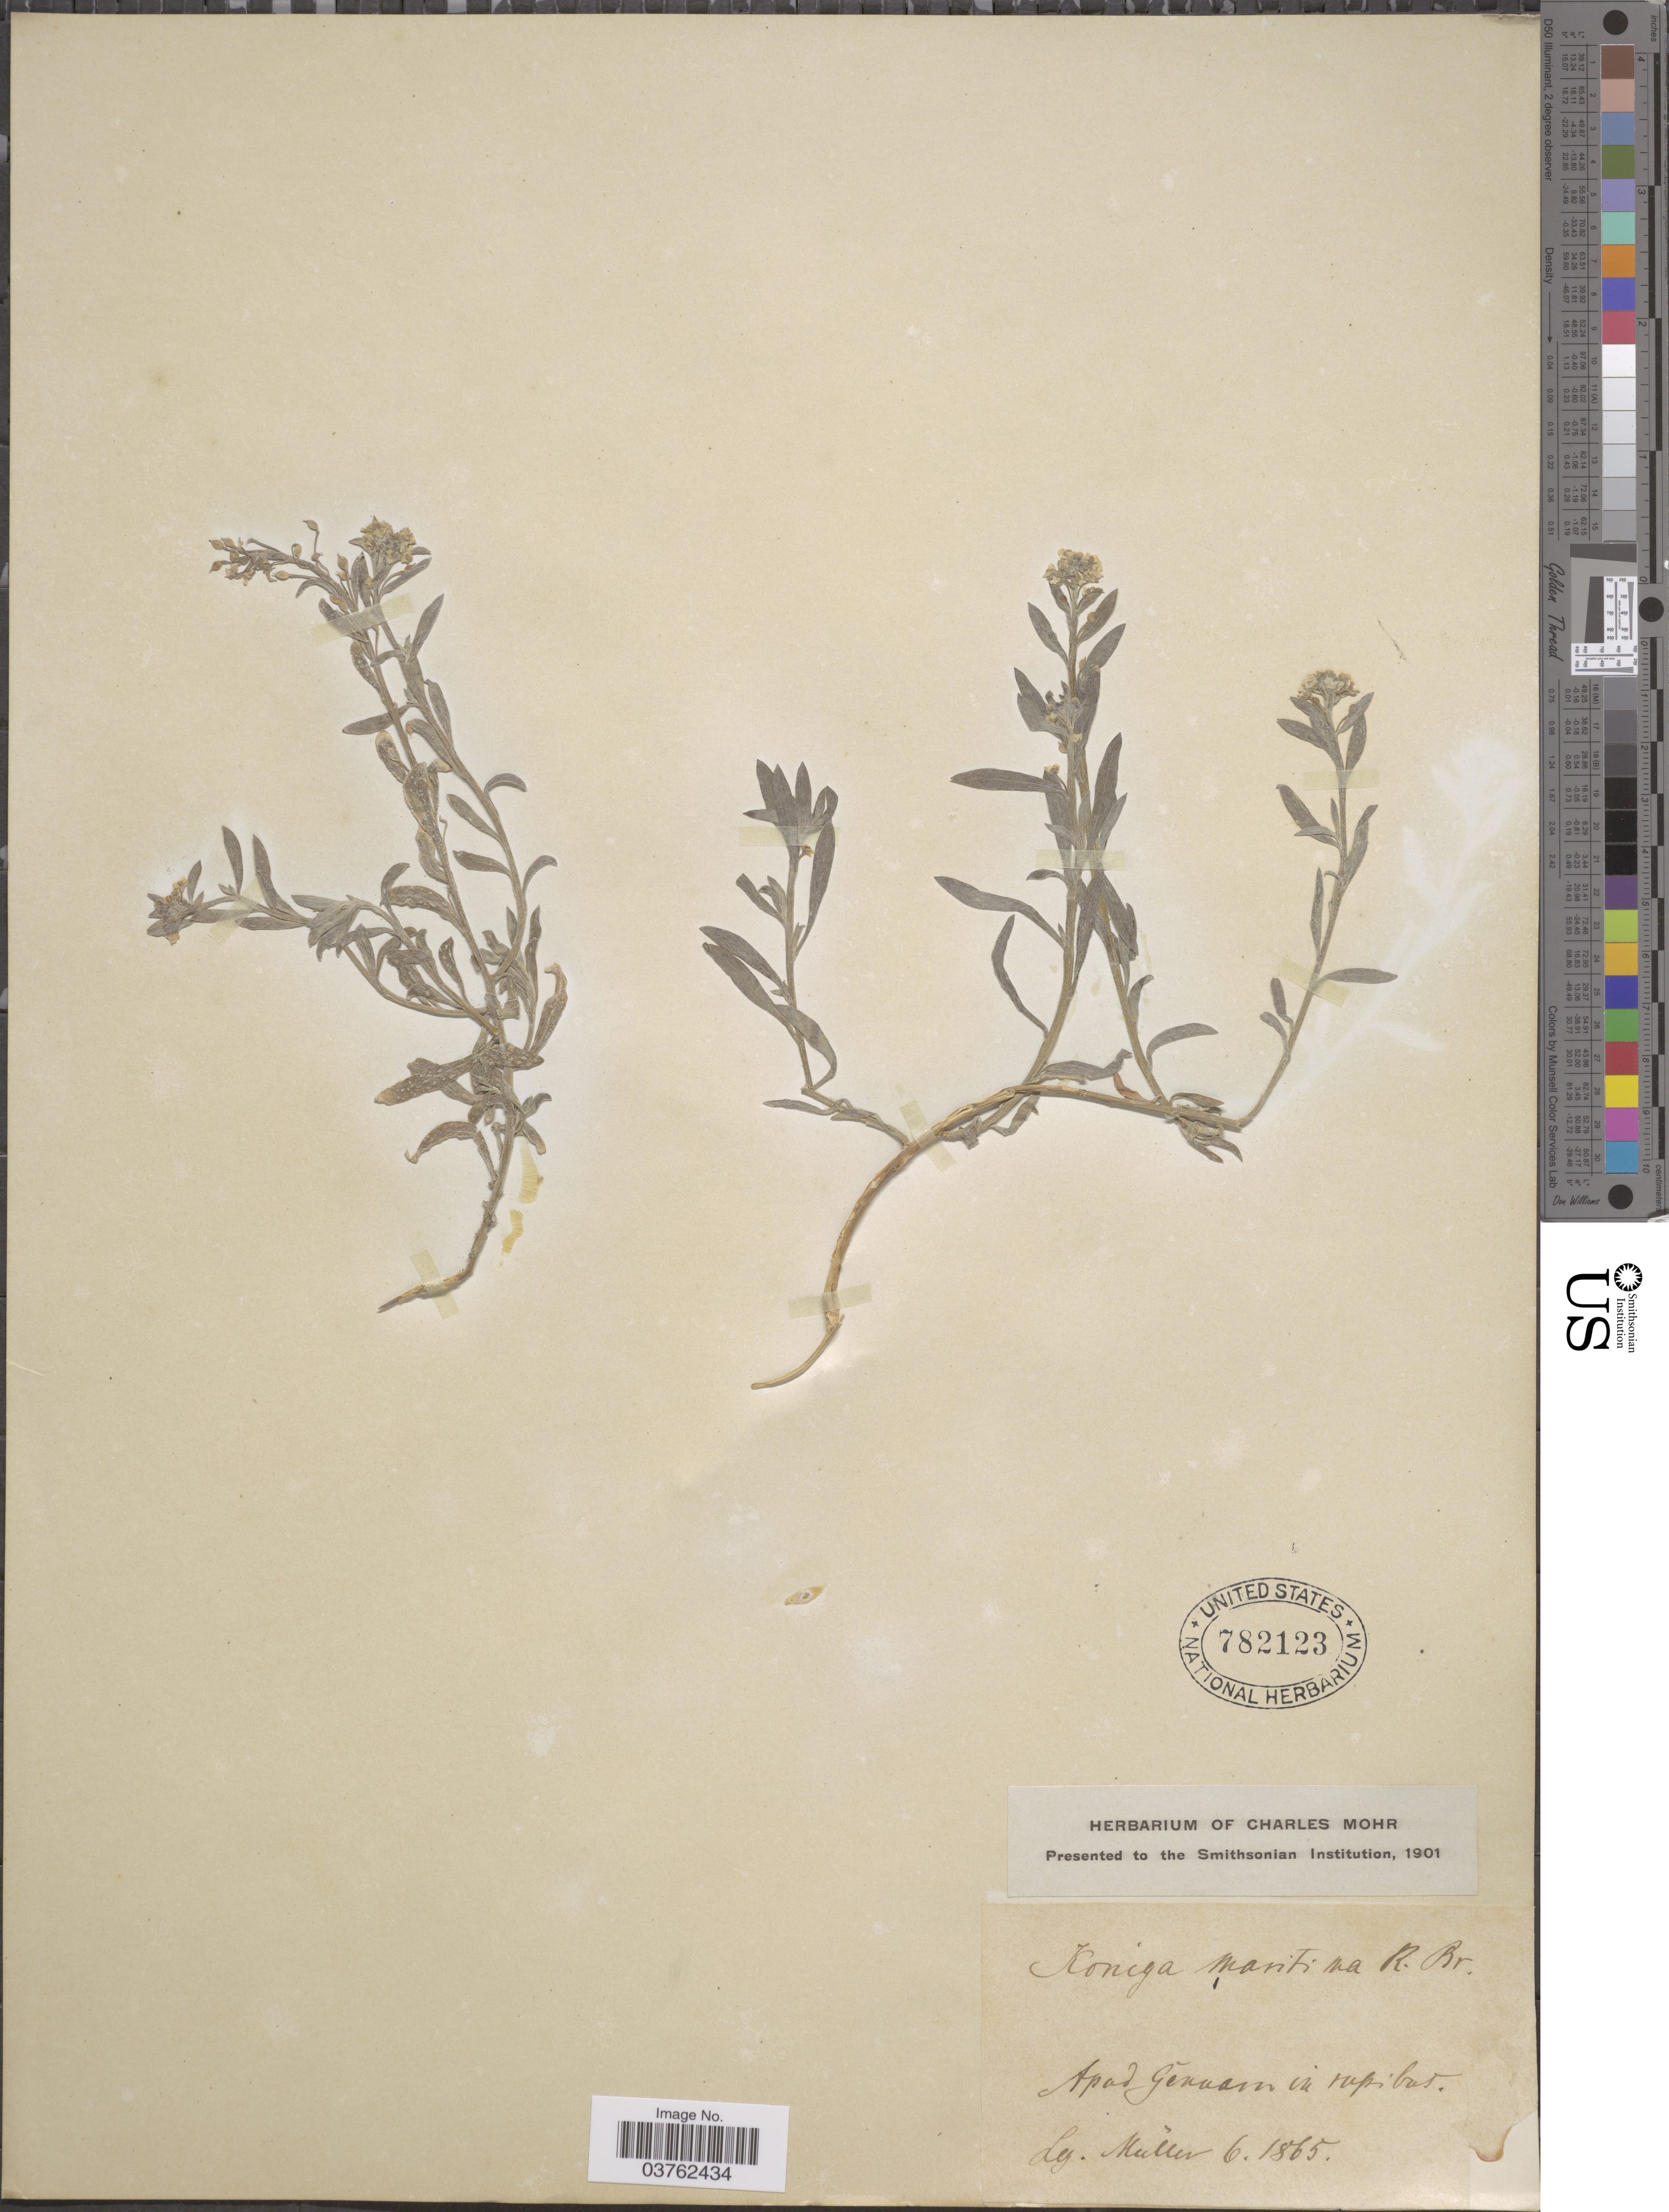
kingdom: Plantae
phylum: Tracheophyta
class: Magnoliopsida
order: Brassicales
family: Brassicaceae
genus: Lobularia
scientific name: Lobularia maritima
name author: (L.) Desv.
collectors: Müller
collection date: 1865-06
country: Italy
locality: Apad Génuam in rupibus.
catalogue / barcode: US 782123